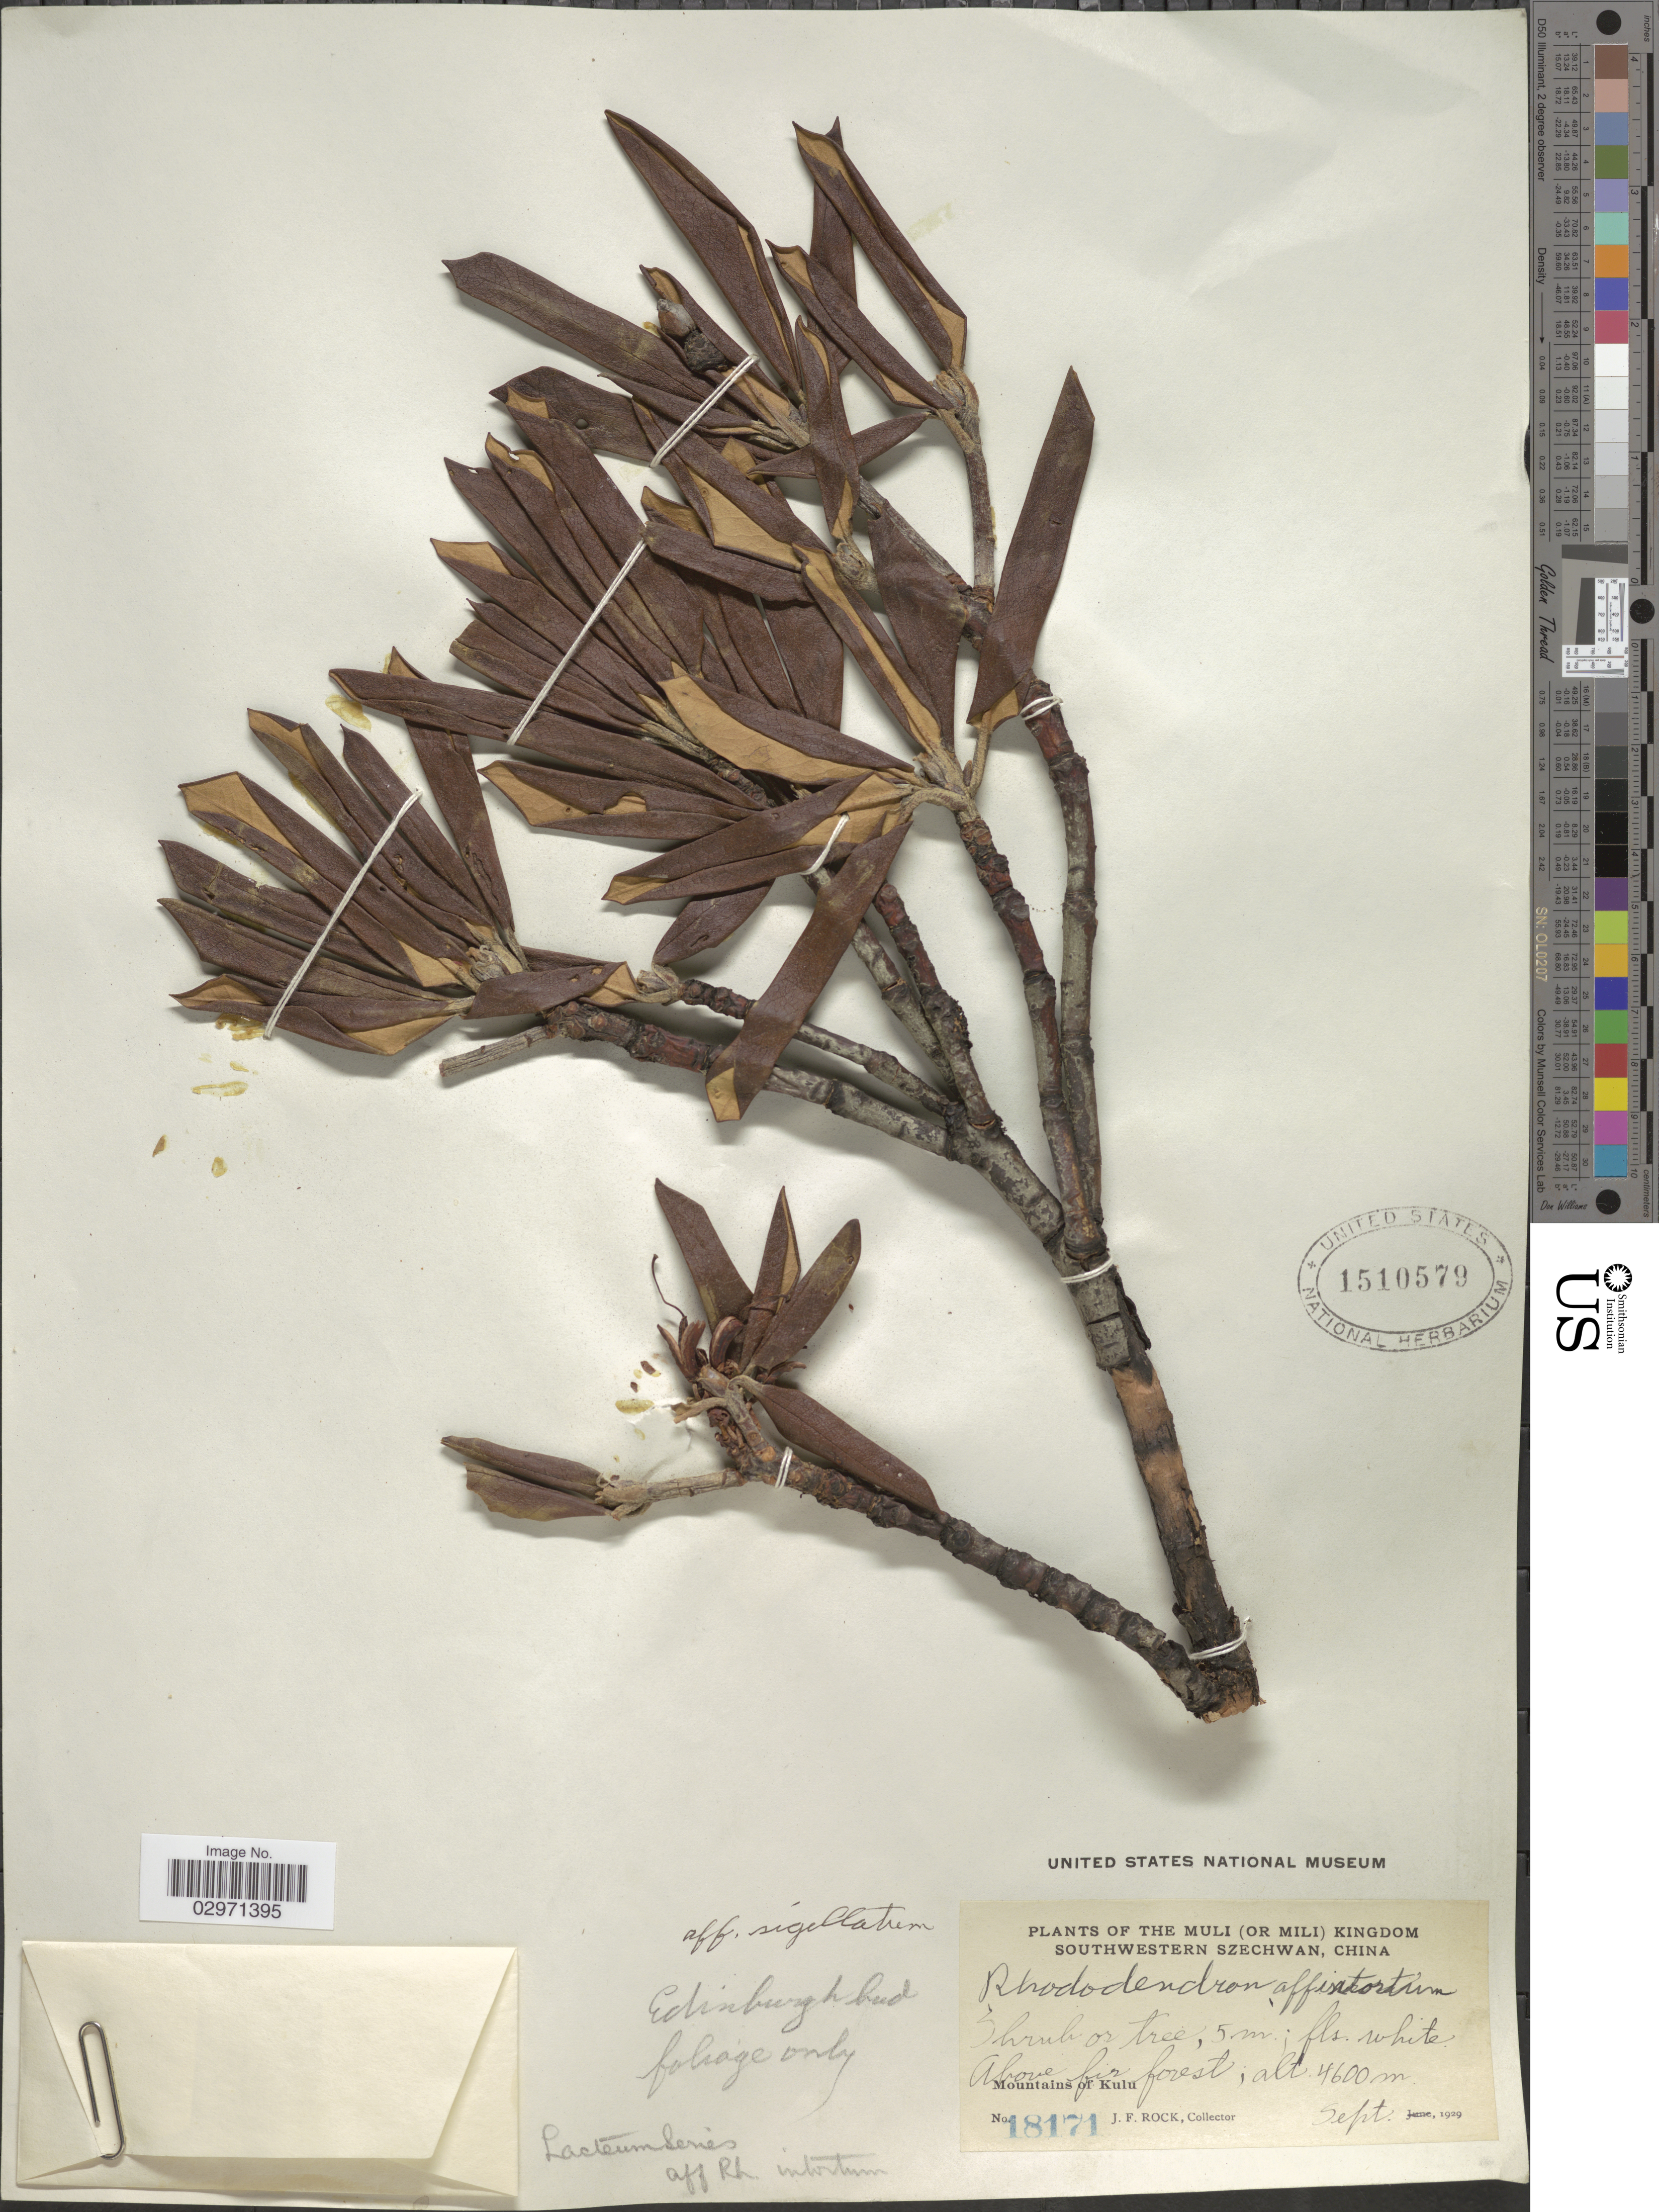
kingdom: Plantae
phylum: Tracheophyta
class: Magnoliopsida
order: Ericales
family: Ericaceae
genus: Rhododendron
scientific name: Rhododendron intortum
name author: Balf. f. & Forrest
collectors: J. Rock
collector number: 18171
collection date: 1929-09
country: China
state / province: Sichuan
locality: Muli (Or Mili) Kingdom Southwestern Szechwan. Mountains of Kulu.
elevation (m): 4600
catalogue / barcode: US 1510579